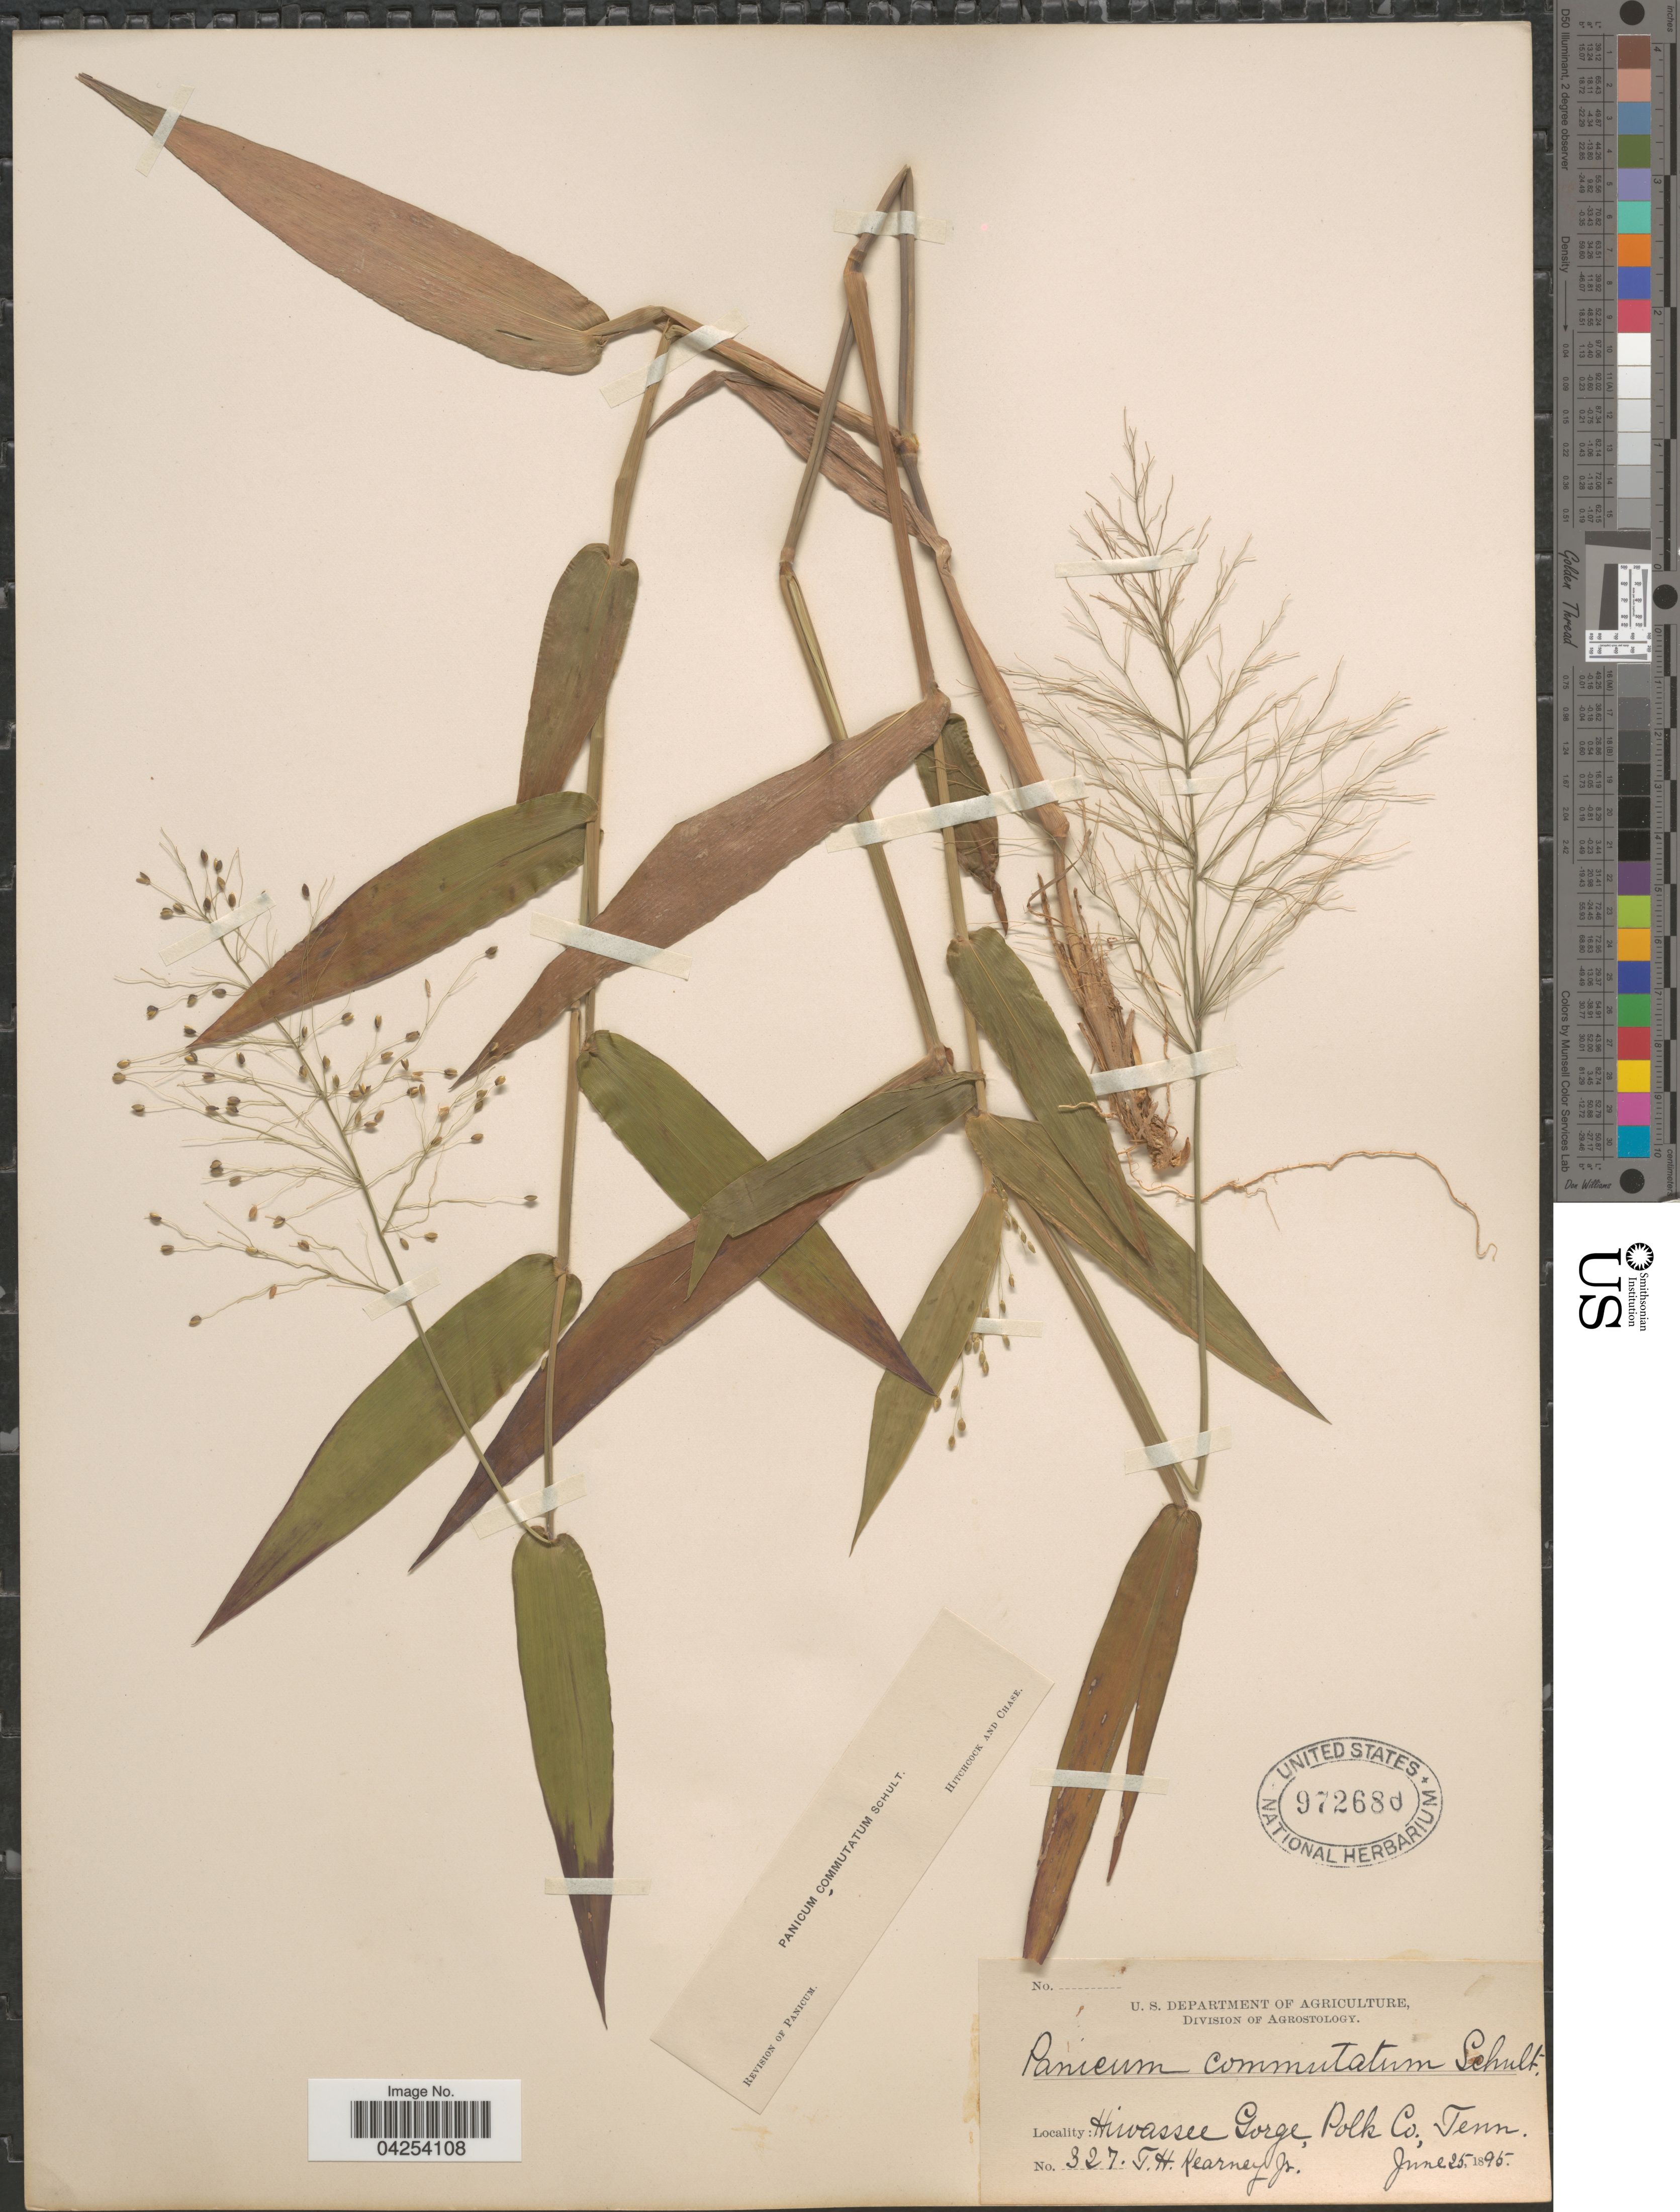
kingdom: Plantae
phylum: Tracheophyta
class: Liliopsida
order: Poales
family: Poaceae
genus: Dichanthelium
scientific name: Dichanthelium commutatum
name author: (Schult.) Gould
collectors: T. H. Kearney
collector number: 327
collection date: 1895-06-25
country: United States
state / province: Tennessee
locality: Hiwassee Gorge, Polk Co.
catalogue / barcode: US 972680